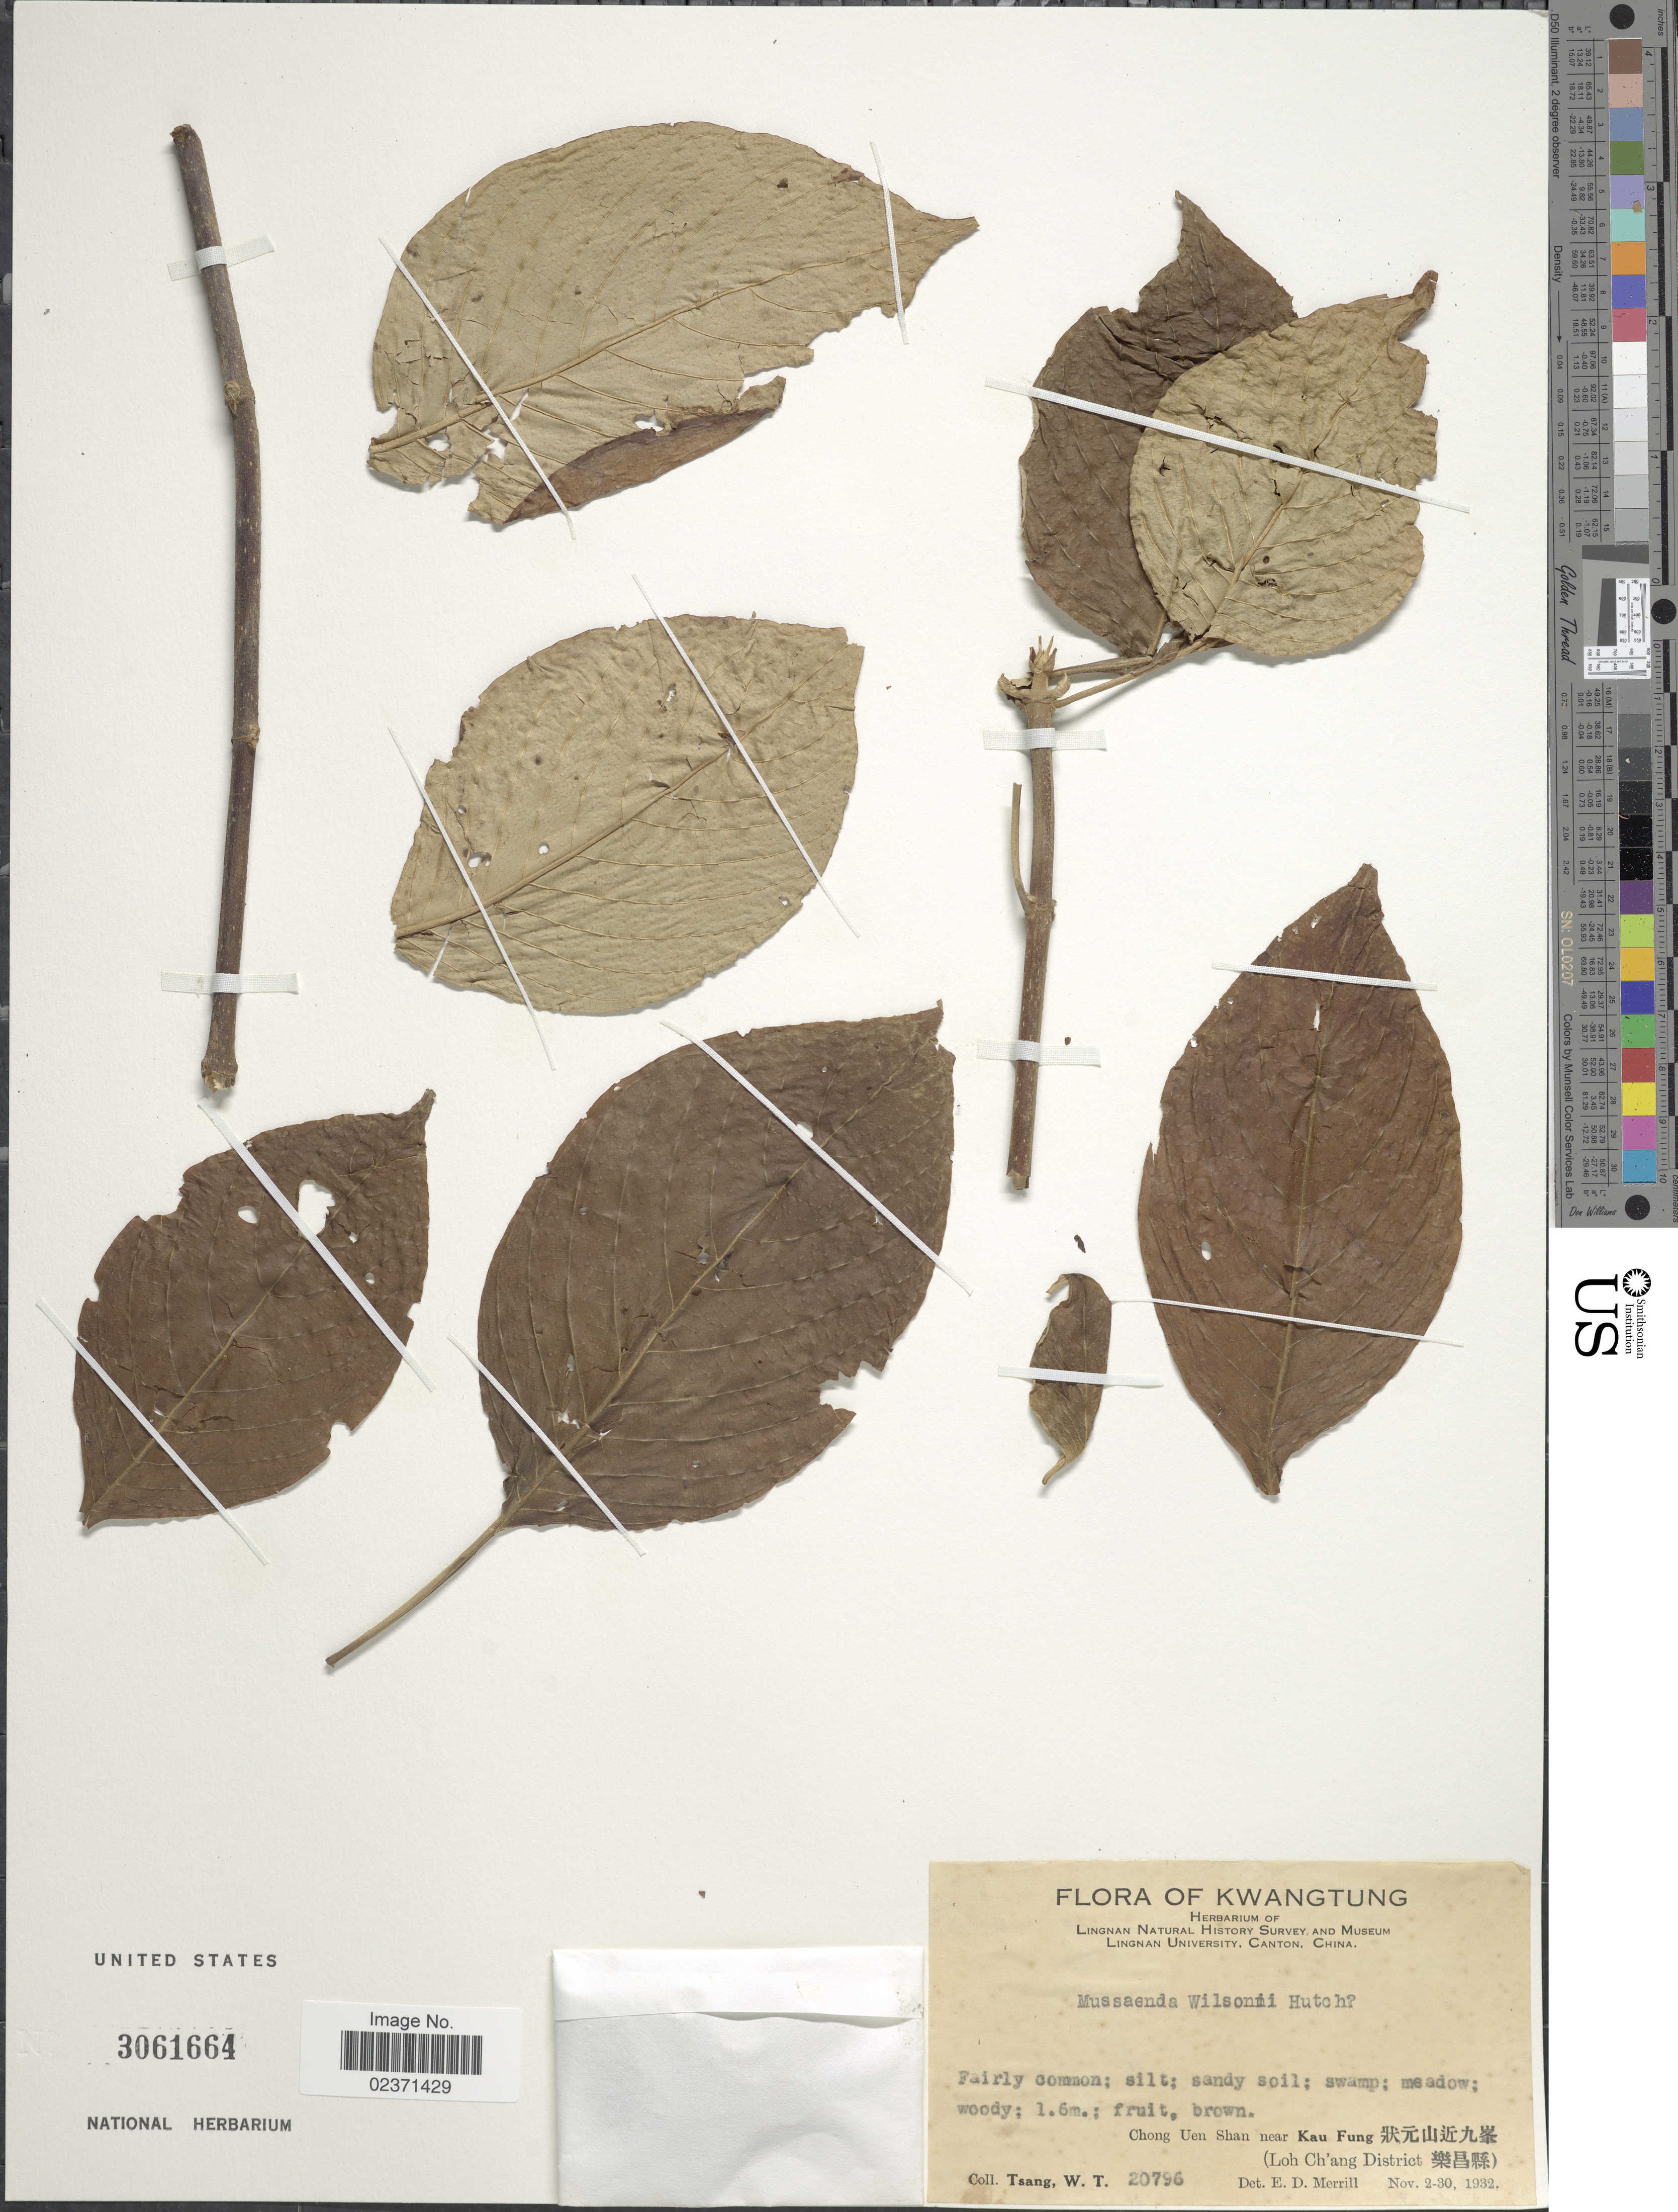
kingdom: Plantae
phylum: Tracheophyta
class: Magnoliopsida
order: Gentianales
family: Rubiaceae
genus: Mussaenda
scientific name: Mussaenda esquirolii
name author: H. Lév.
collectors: W. T. Tsang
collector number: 20796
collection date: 1932-11-02/1932-11-30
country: China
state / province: Guangdong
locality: Kwangtung. Chong Uen Shan near Kau Fung (Loh Ch'ang District)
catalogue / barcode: US 3061664